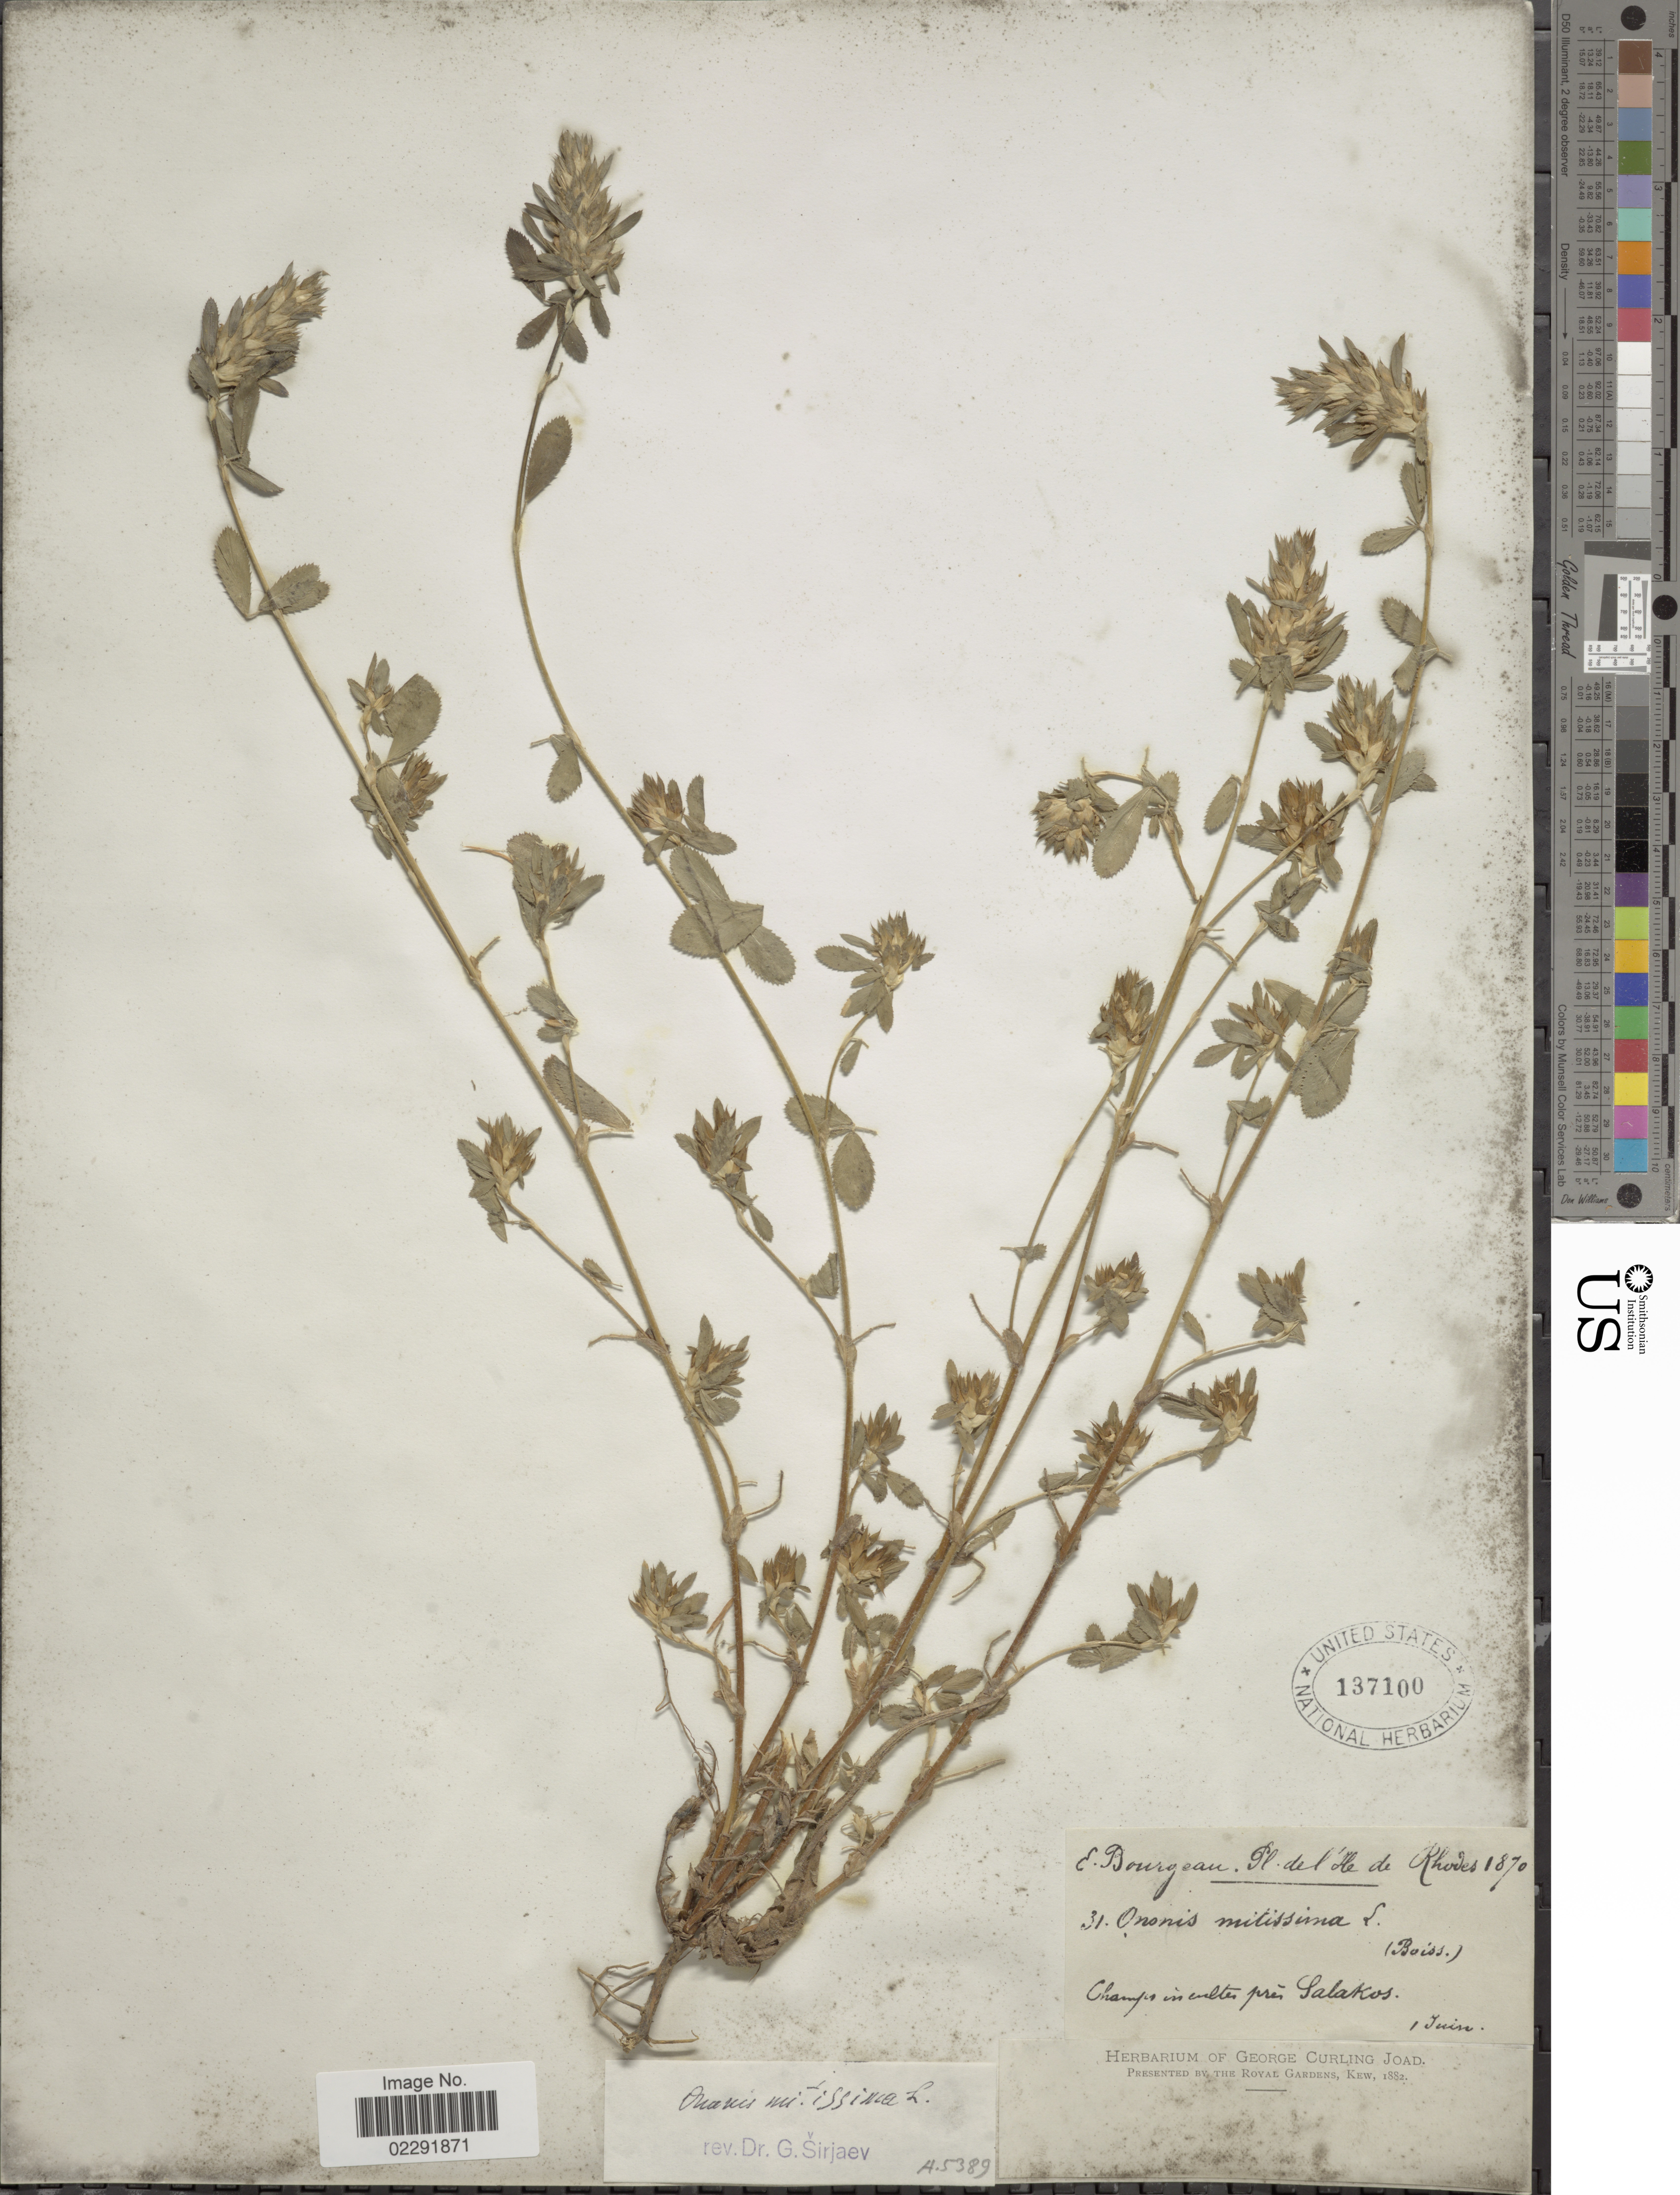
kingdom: Plantae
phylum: Tracheophyta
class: Magnoliopsida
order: Fabales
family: Fabaceae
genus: Ononis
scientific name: Ononis mitissima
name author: L.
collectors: E. Bourgeau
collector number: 31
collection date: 1870-06-01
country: Greece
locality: Ile de Rhodes, Champs incultes pres Salakos.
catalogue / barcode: US 137100